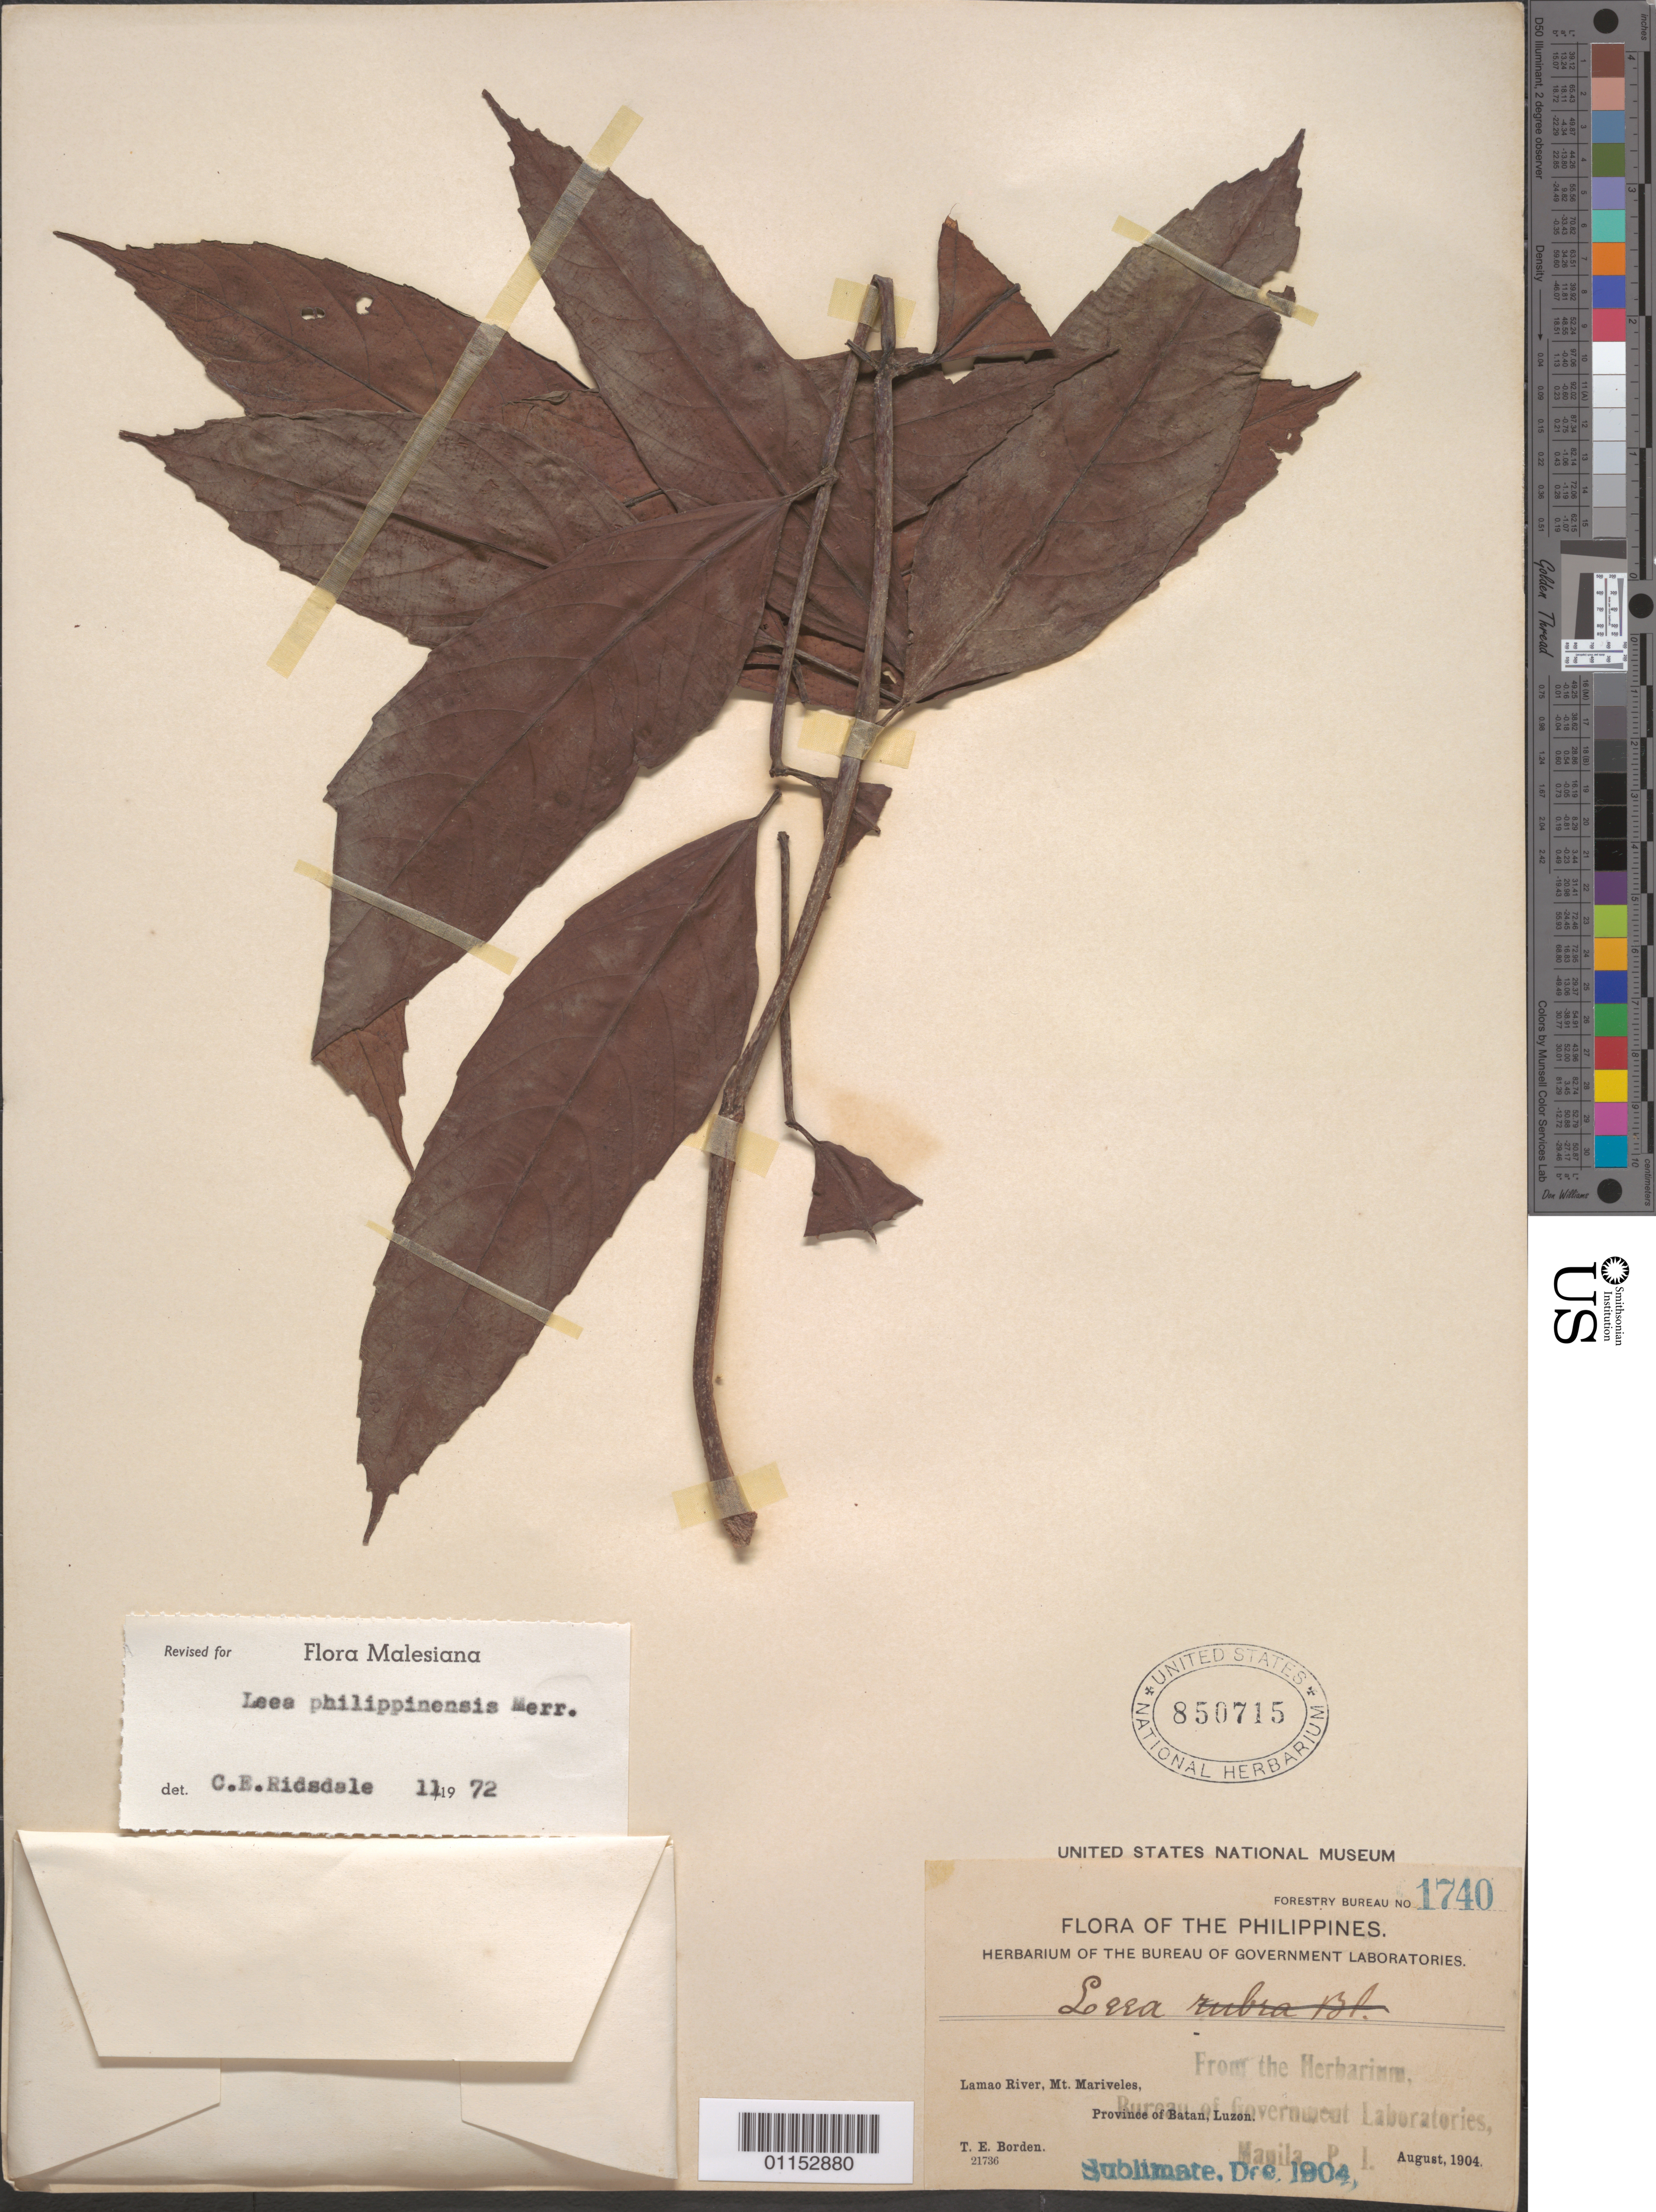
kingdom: Plantae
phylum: Tracheophyta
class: Magnoliopsida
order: Vitales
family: Vitaceae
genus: Leea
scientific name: Leea philippinensis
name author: Merr.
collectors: T. E. Borden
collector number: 1740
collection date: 1904-08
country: Philippines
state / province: Central Luzon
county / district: Bataan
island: Luzon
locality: Lamao River, Mt Mariveles. Luzon.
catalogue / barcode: US 850715